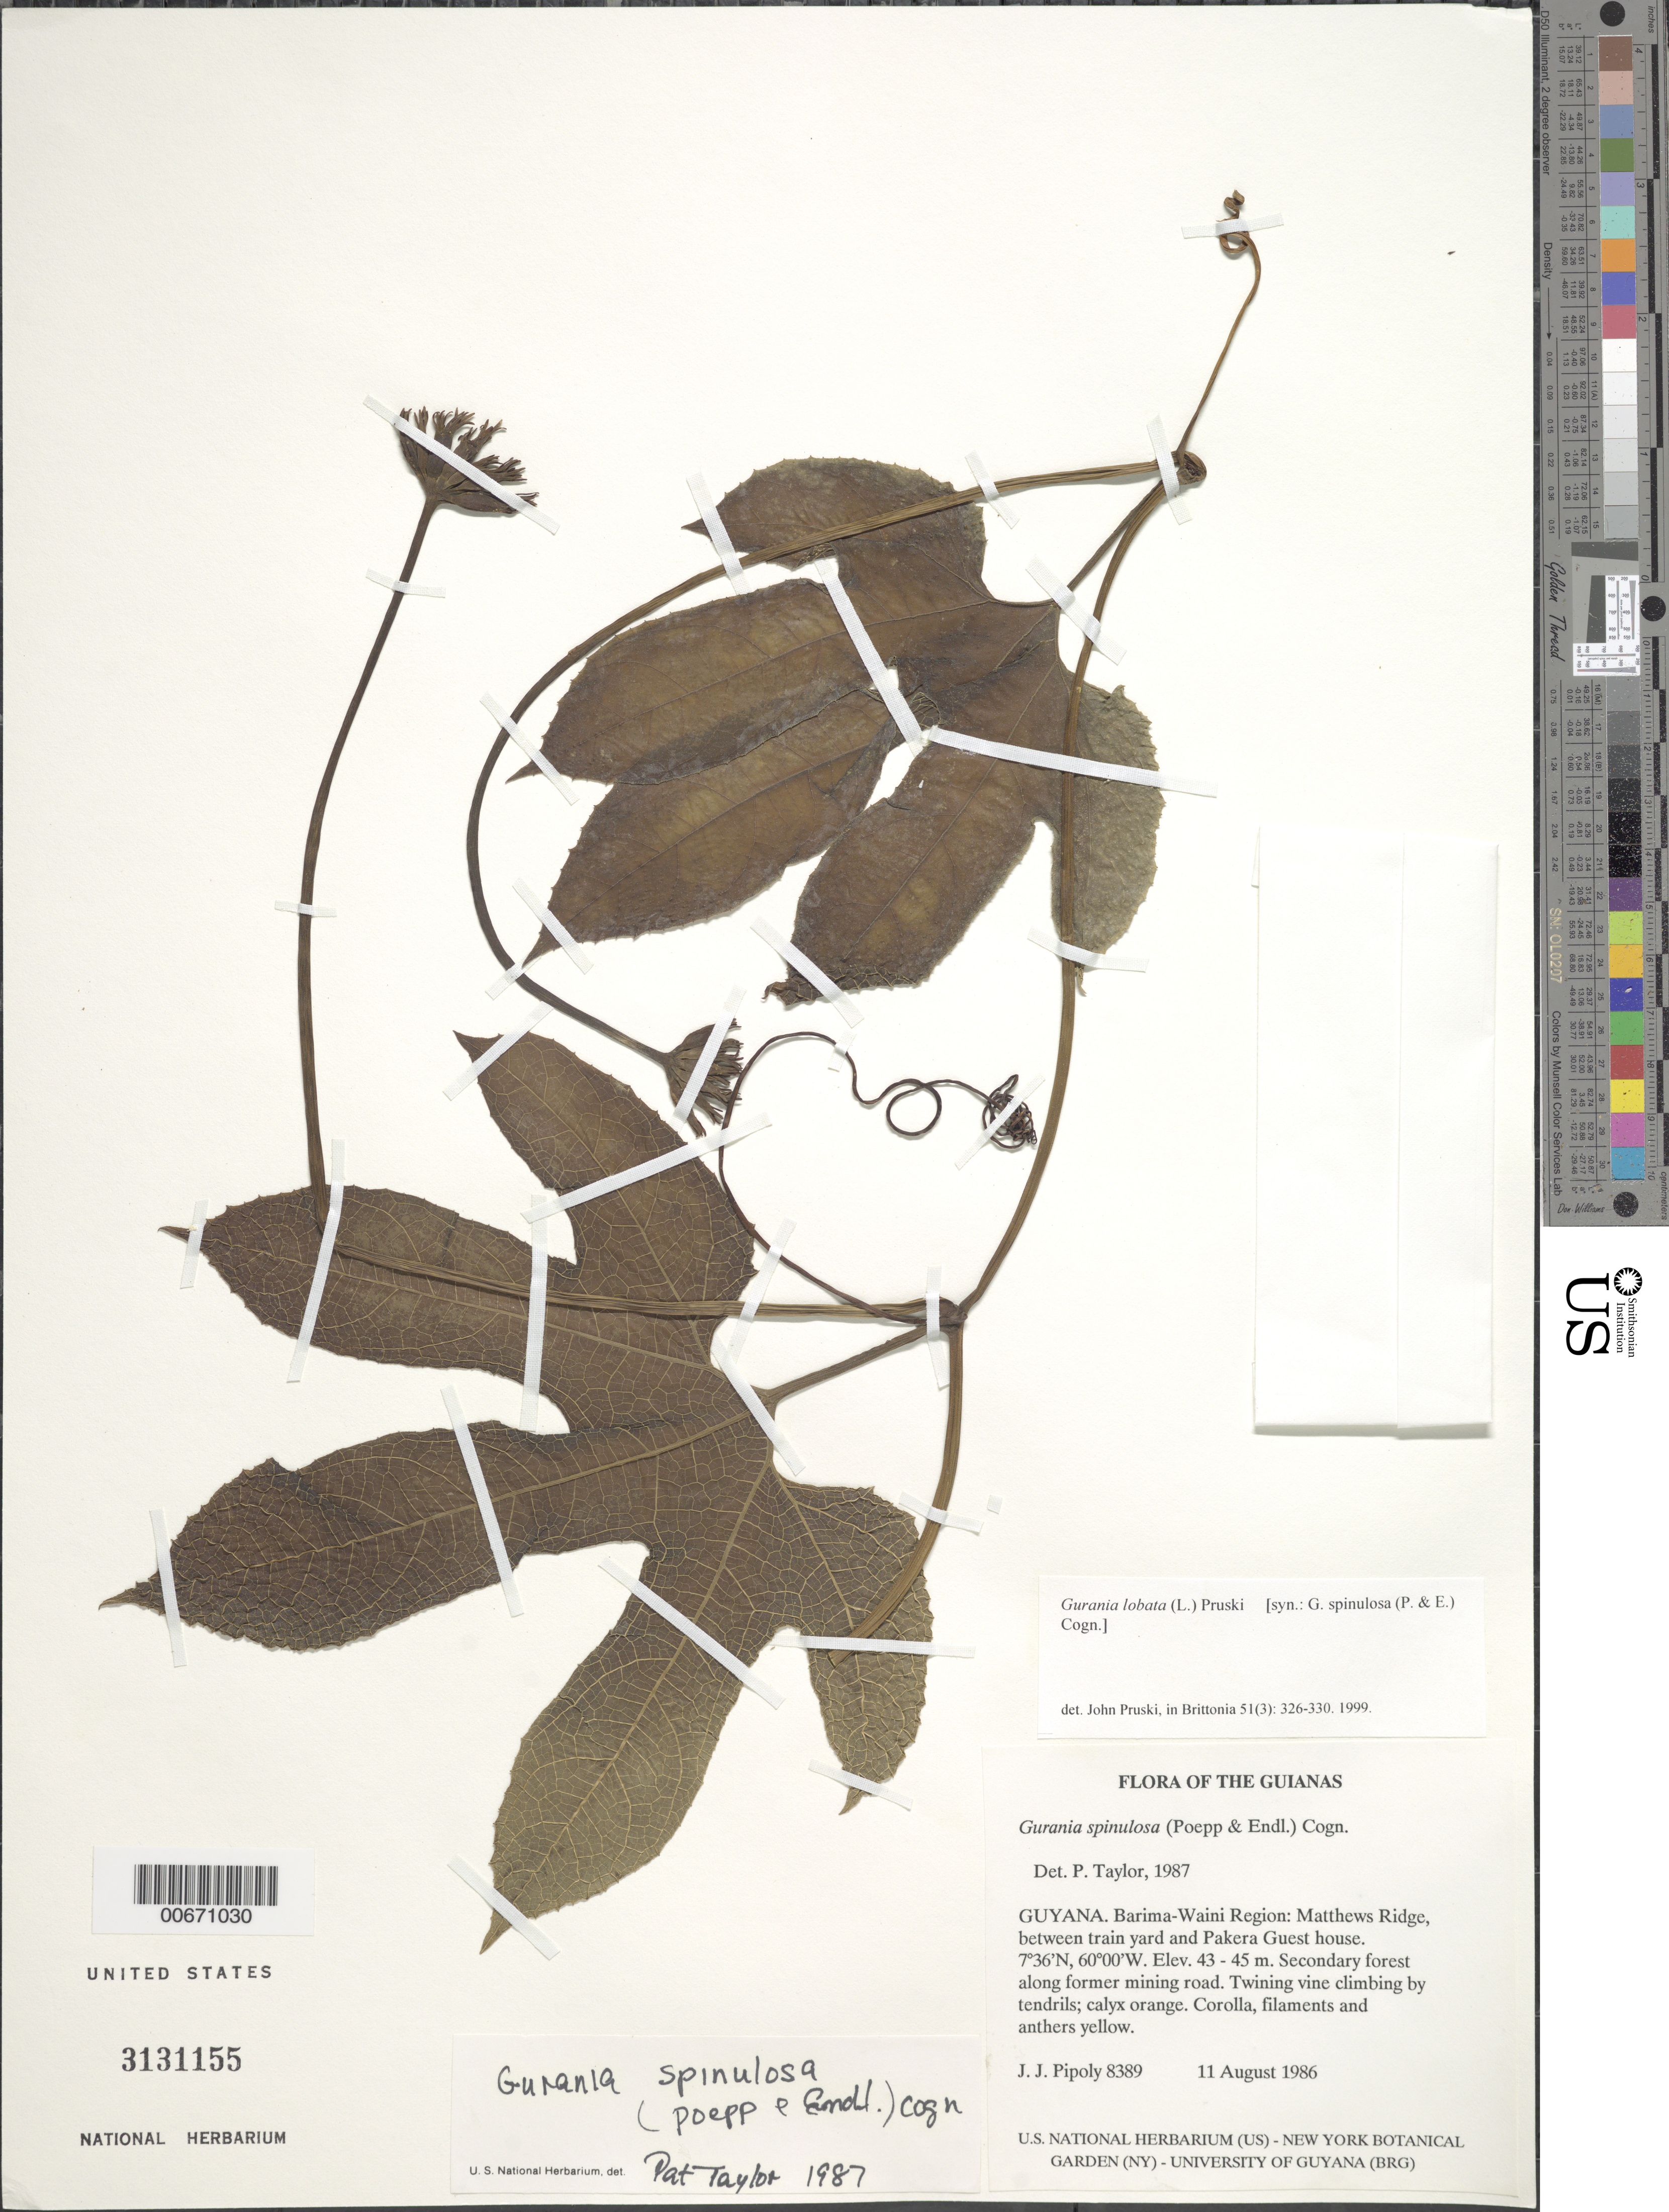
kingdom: Plantae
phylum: Tracheophyta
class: Magnoliopsida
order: Cucurbitales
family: Cucurbitaceae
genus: Gurania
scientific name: Gurania spinulosa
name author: (Poepp. & Endl.) Cogn.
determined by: Taylor, P.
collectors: J. J. Pipoly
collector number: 8389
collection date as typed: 11 August 1986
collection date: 1986-08-11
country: Guyana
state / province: Barima-Waini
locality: Matthews Ridge, between train yard and Pakera Guest house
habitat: Secondary forest along former mining road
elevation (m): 45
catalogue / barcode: US 3131155